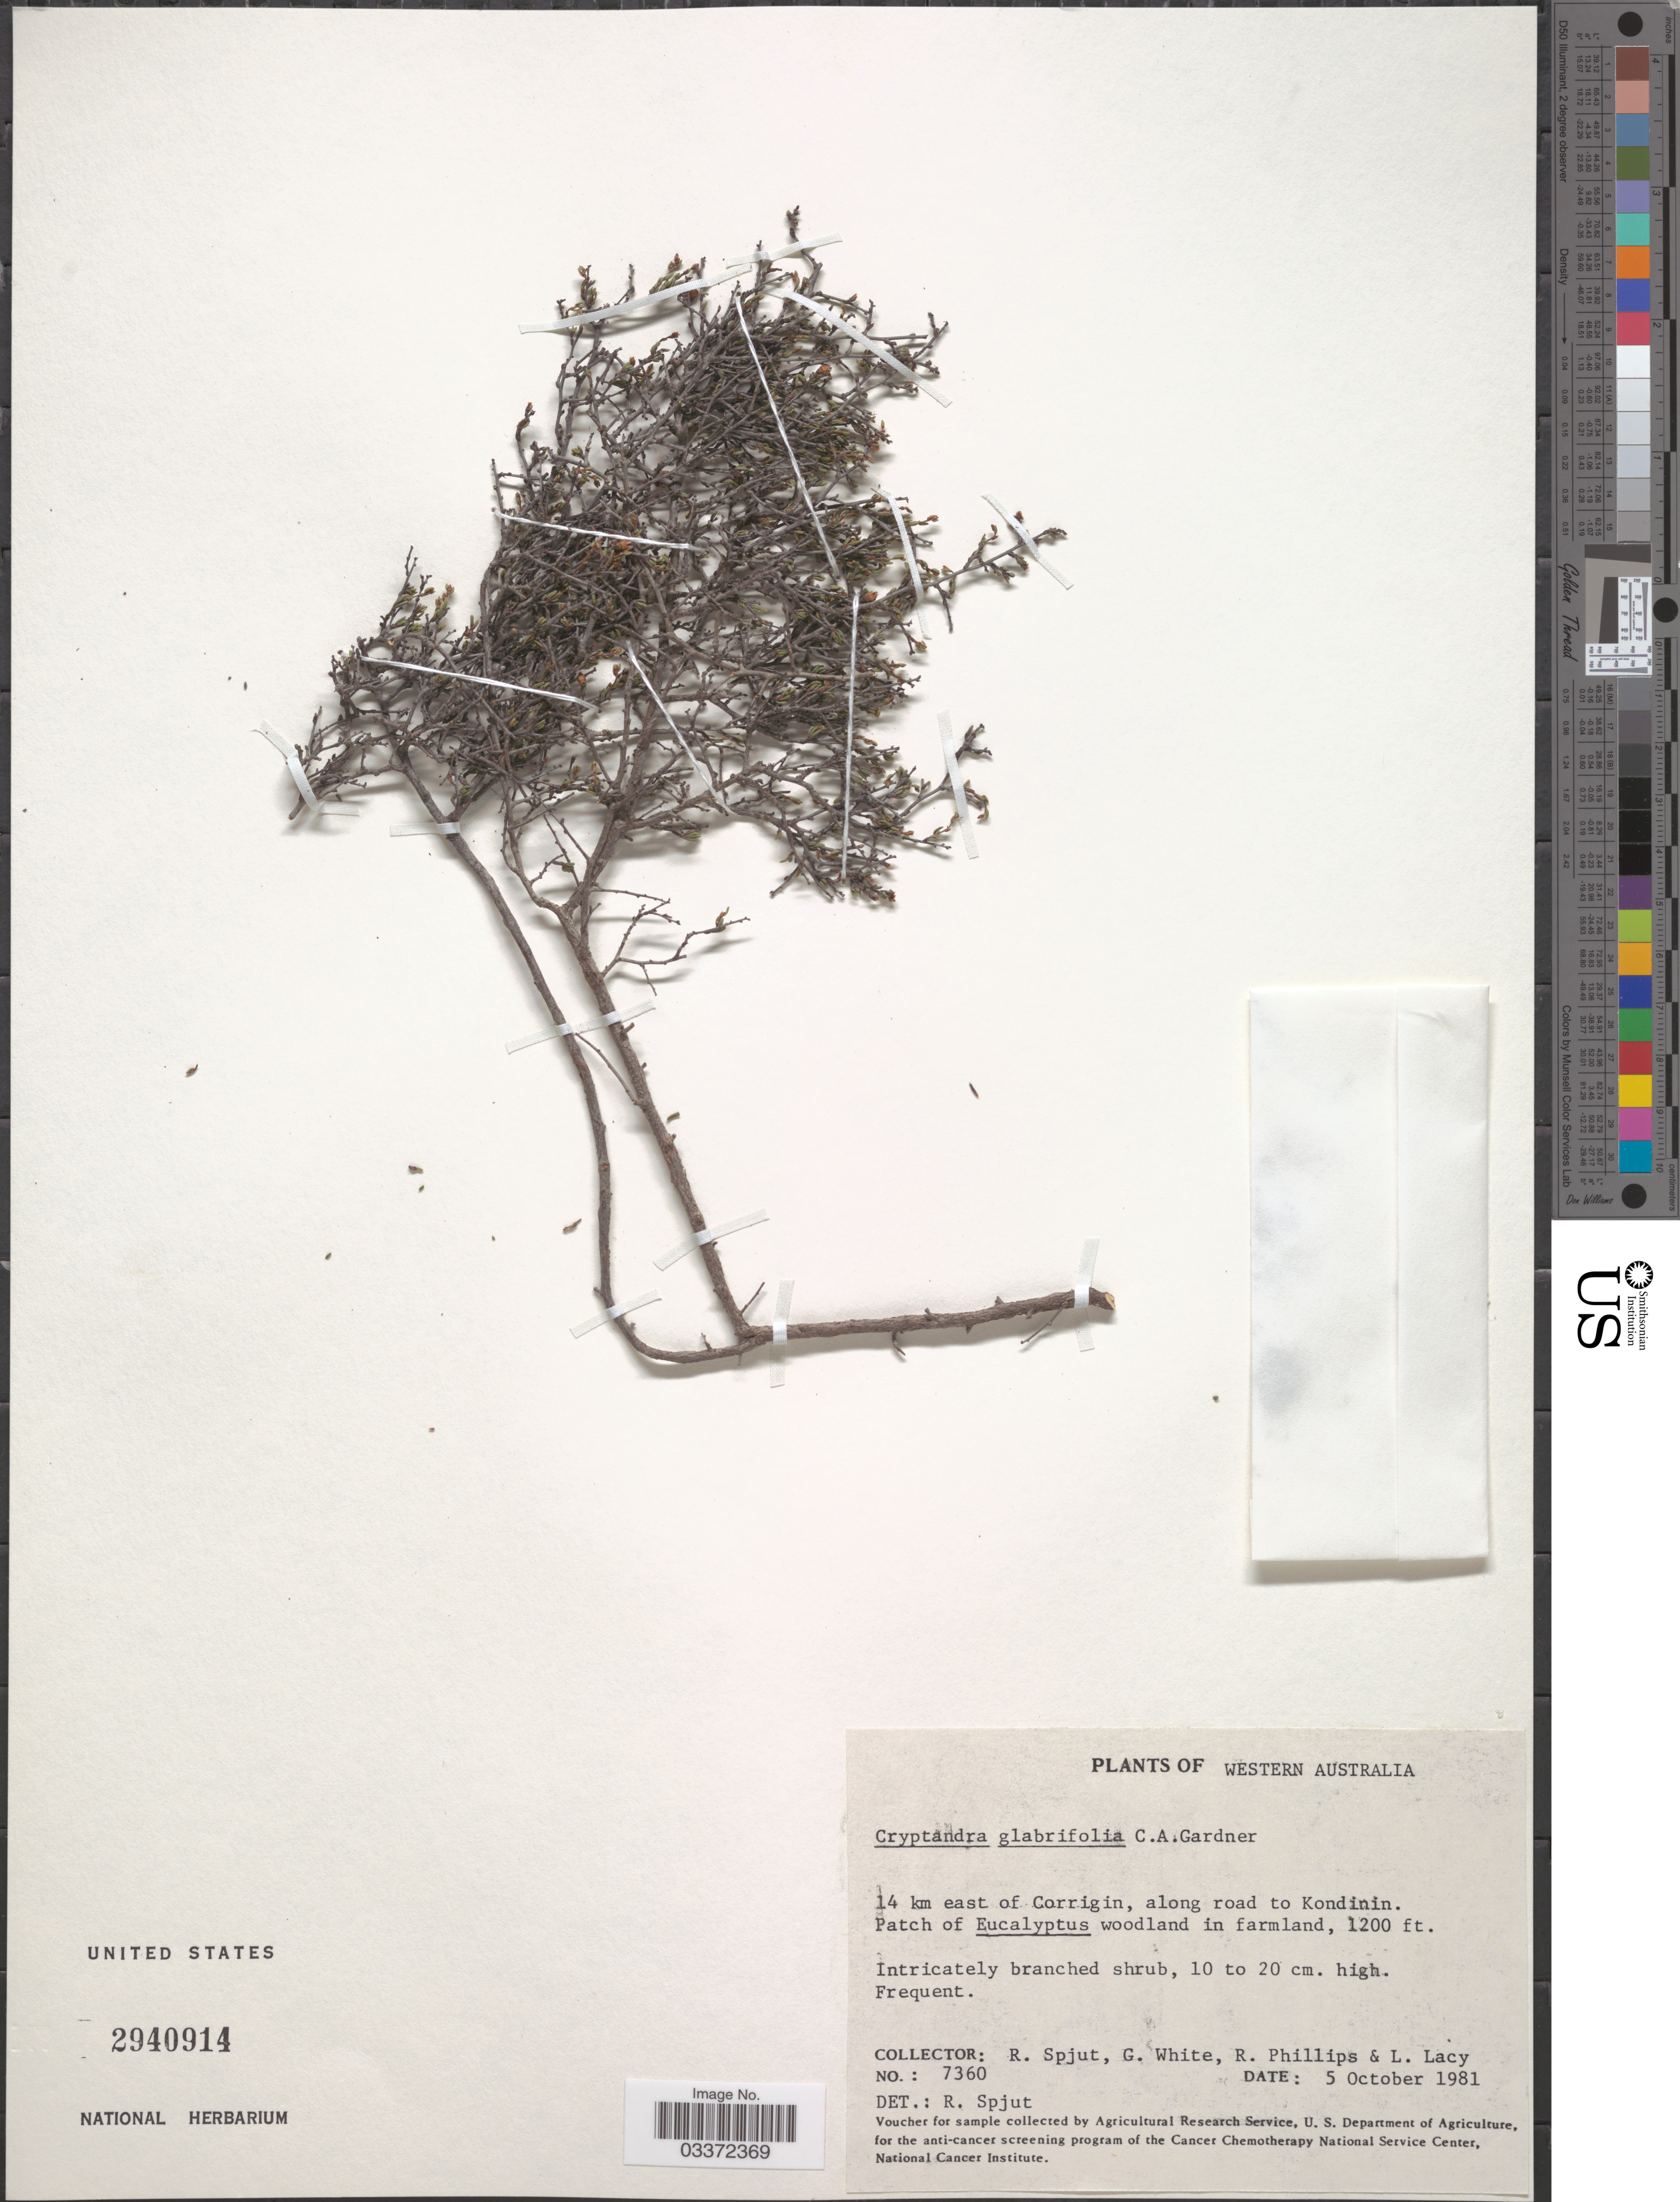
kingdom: Plantae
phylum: Tracheophyta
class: Magnoliopsida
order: Rosales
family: Rhamnaceae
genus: Cryptandra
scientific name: Cryptandra myriantha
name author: Diels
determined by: Rye, B. L.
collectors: R. Spjut, G. White, R. Phillips & L. Lacy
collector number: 7360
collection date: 1981-10-05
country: Australia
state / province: Western Australia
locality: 14 km east of Corrigin, along road to Kondinin.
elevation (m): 366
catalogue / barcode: US 2940914